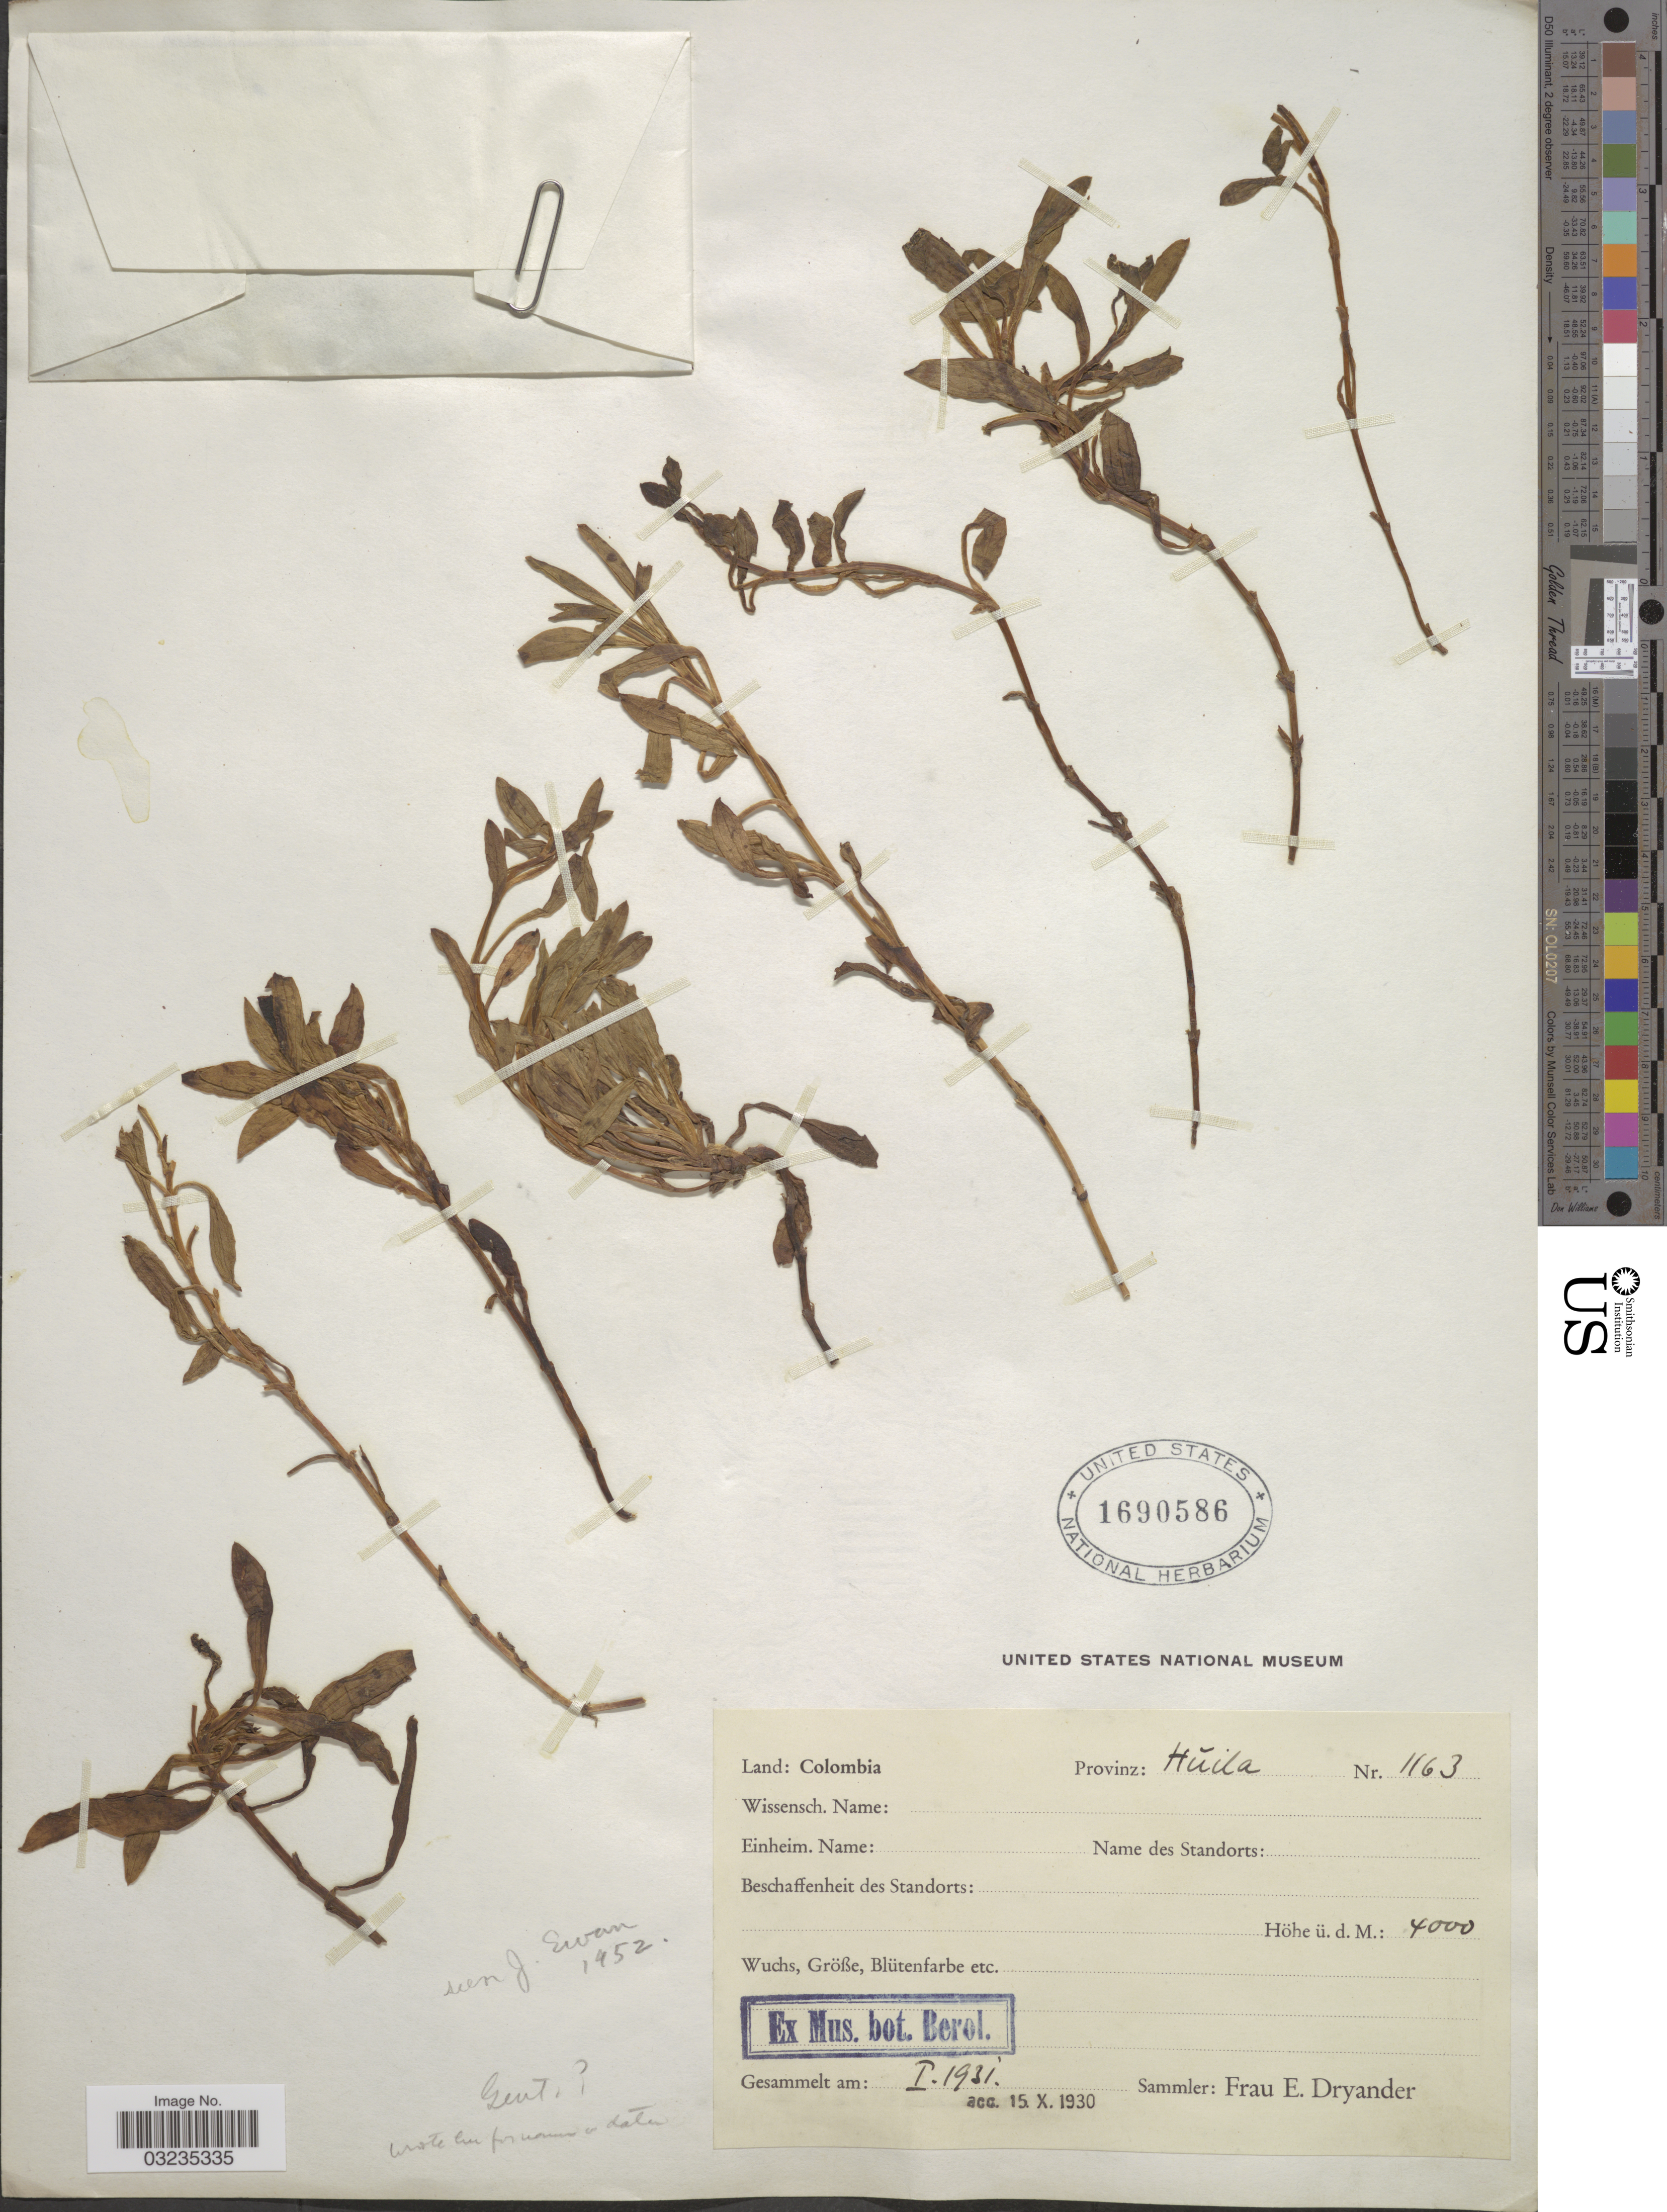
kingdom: Plantae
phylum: Tracheophyta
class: Magnoliopsida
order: Gentianales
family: Gentianaceae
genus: Gentiana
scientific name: Gentiana sp.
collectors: F. Dryander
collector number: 1163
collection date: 1931-01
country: Colombia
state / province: Huila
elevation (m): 4000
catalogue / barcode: US 1690586